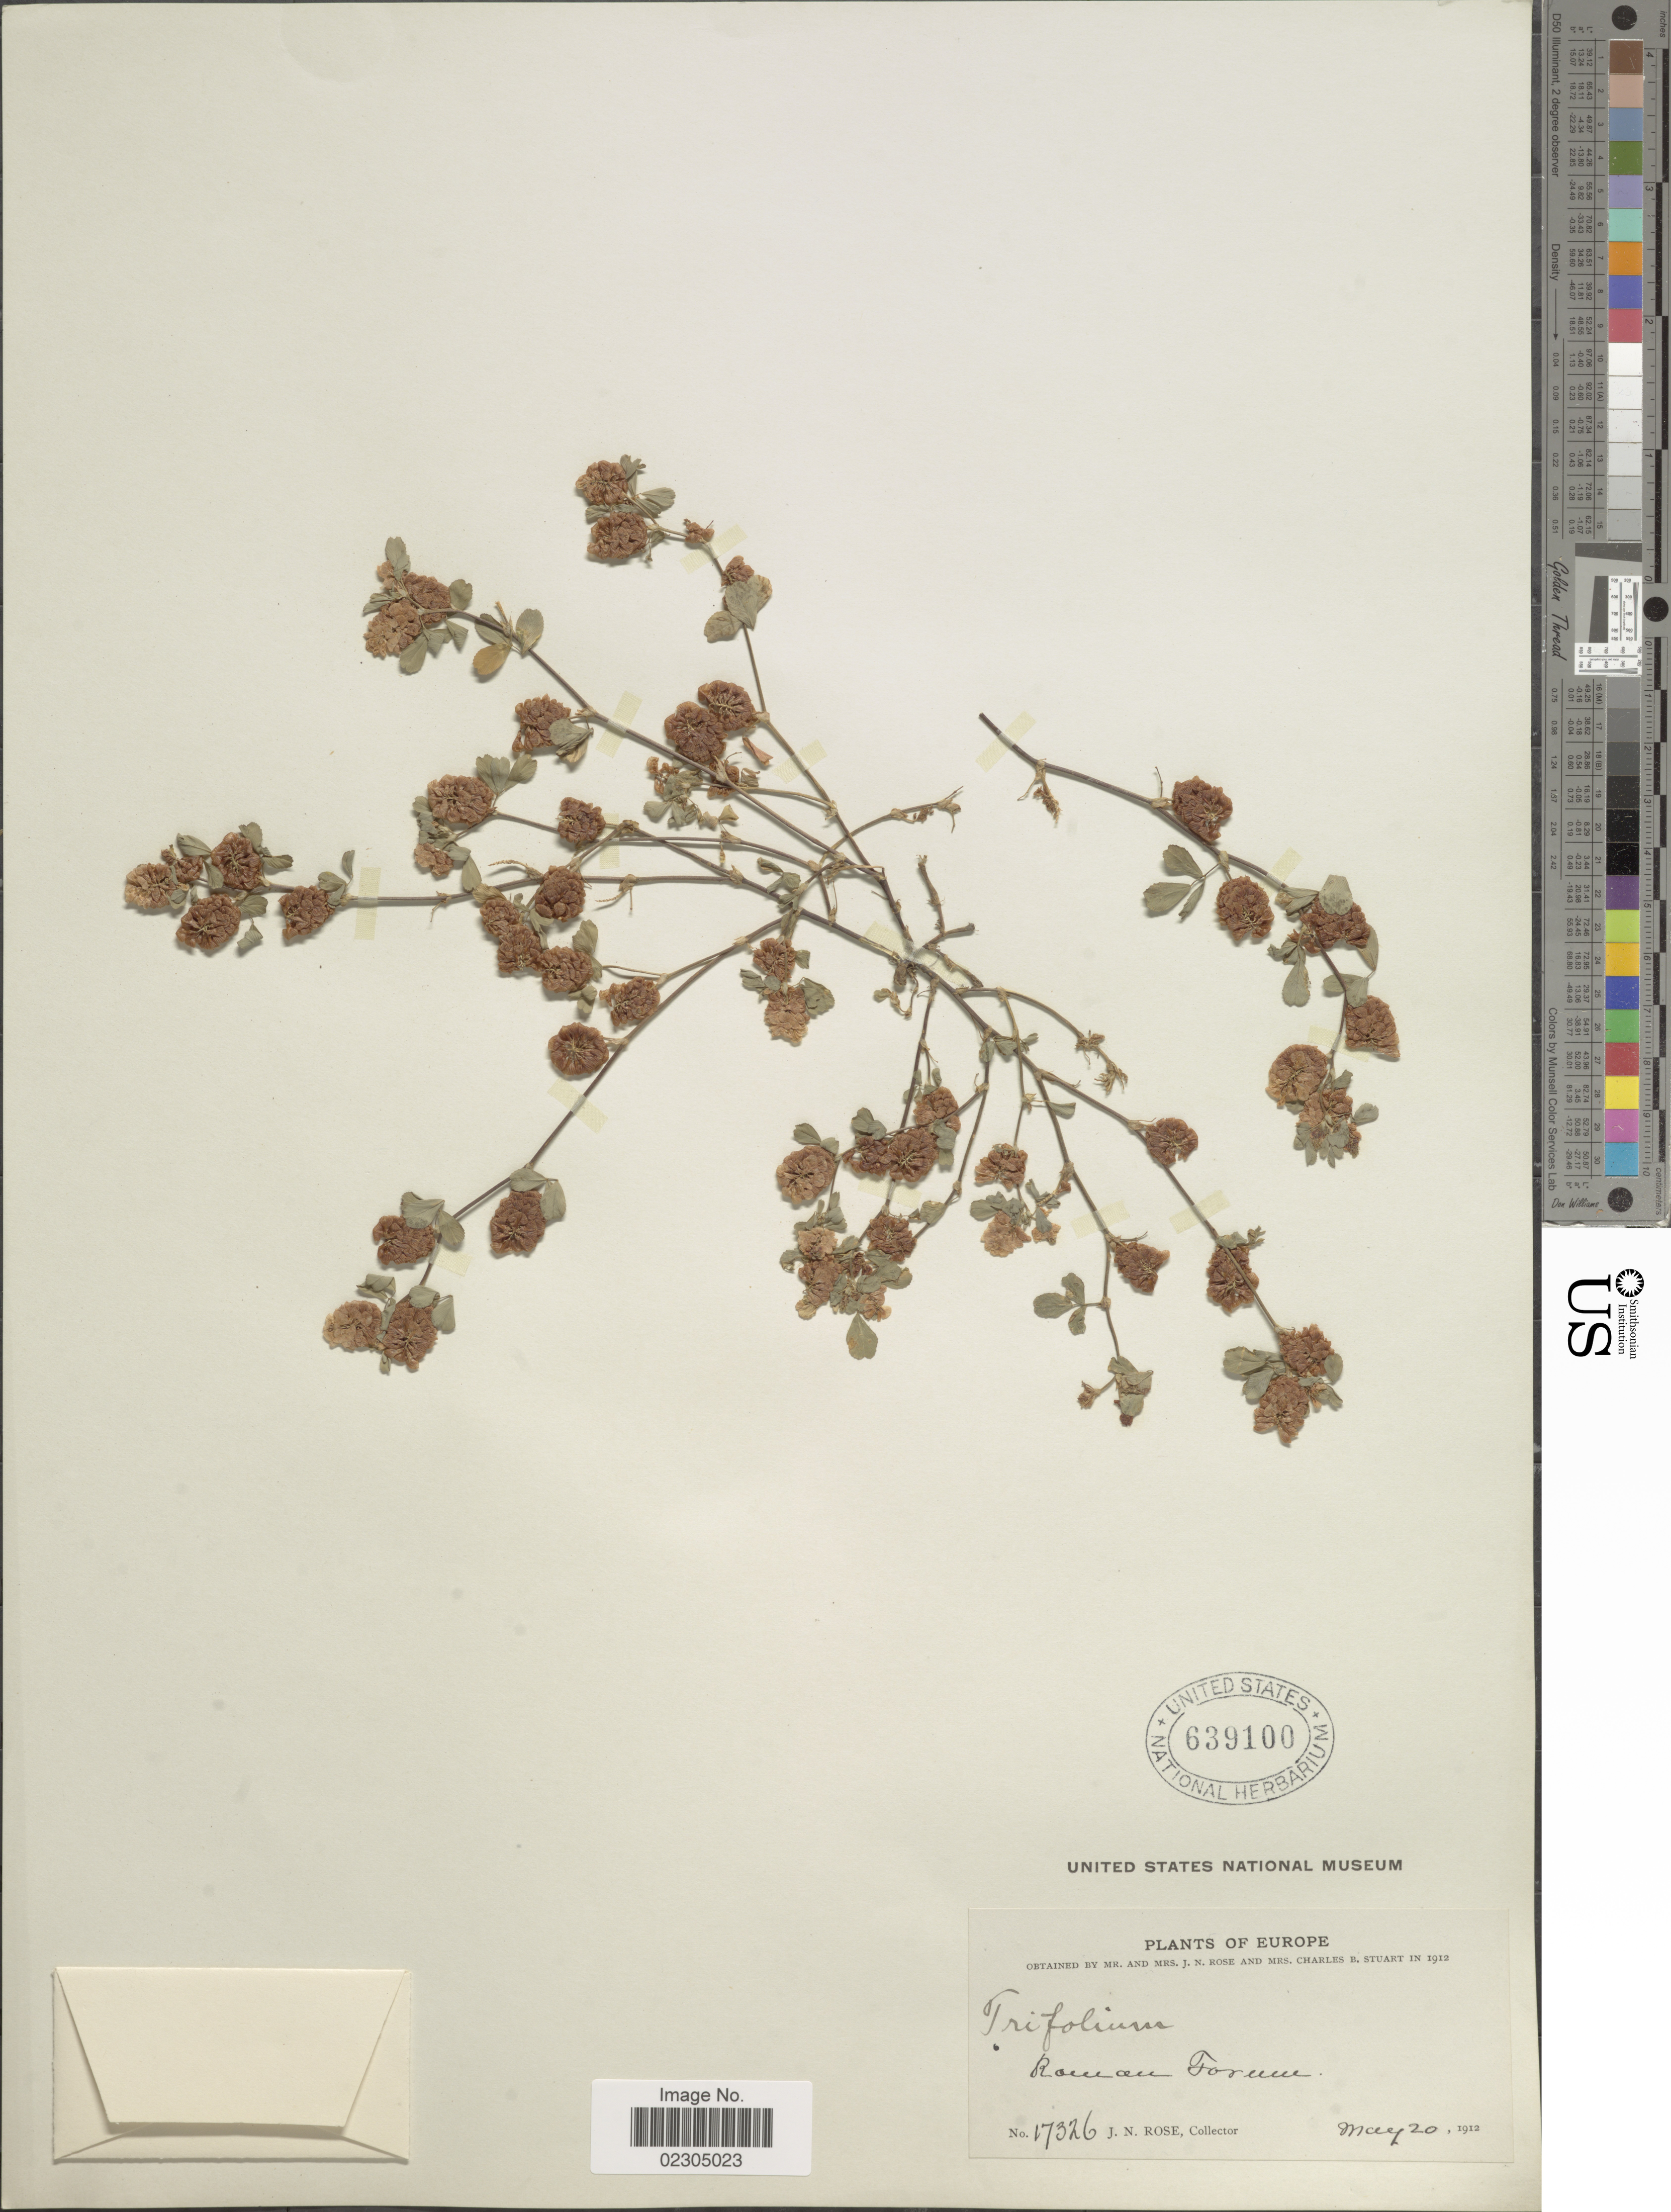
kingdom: Plantae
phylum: Tracheophyta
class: Magnoliopsida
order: Fabales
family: Fabaceae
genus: Trifolium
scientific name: Trifolium sp.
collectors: J. N. Rose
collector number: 17326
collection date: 1912-05-20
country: Italy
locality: Europe. Roman Foreen [interpreted]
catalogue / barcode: US 639100